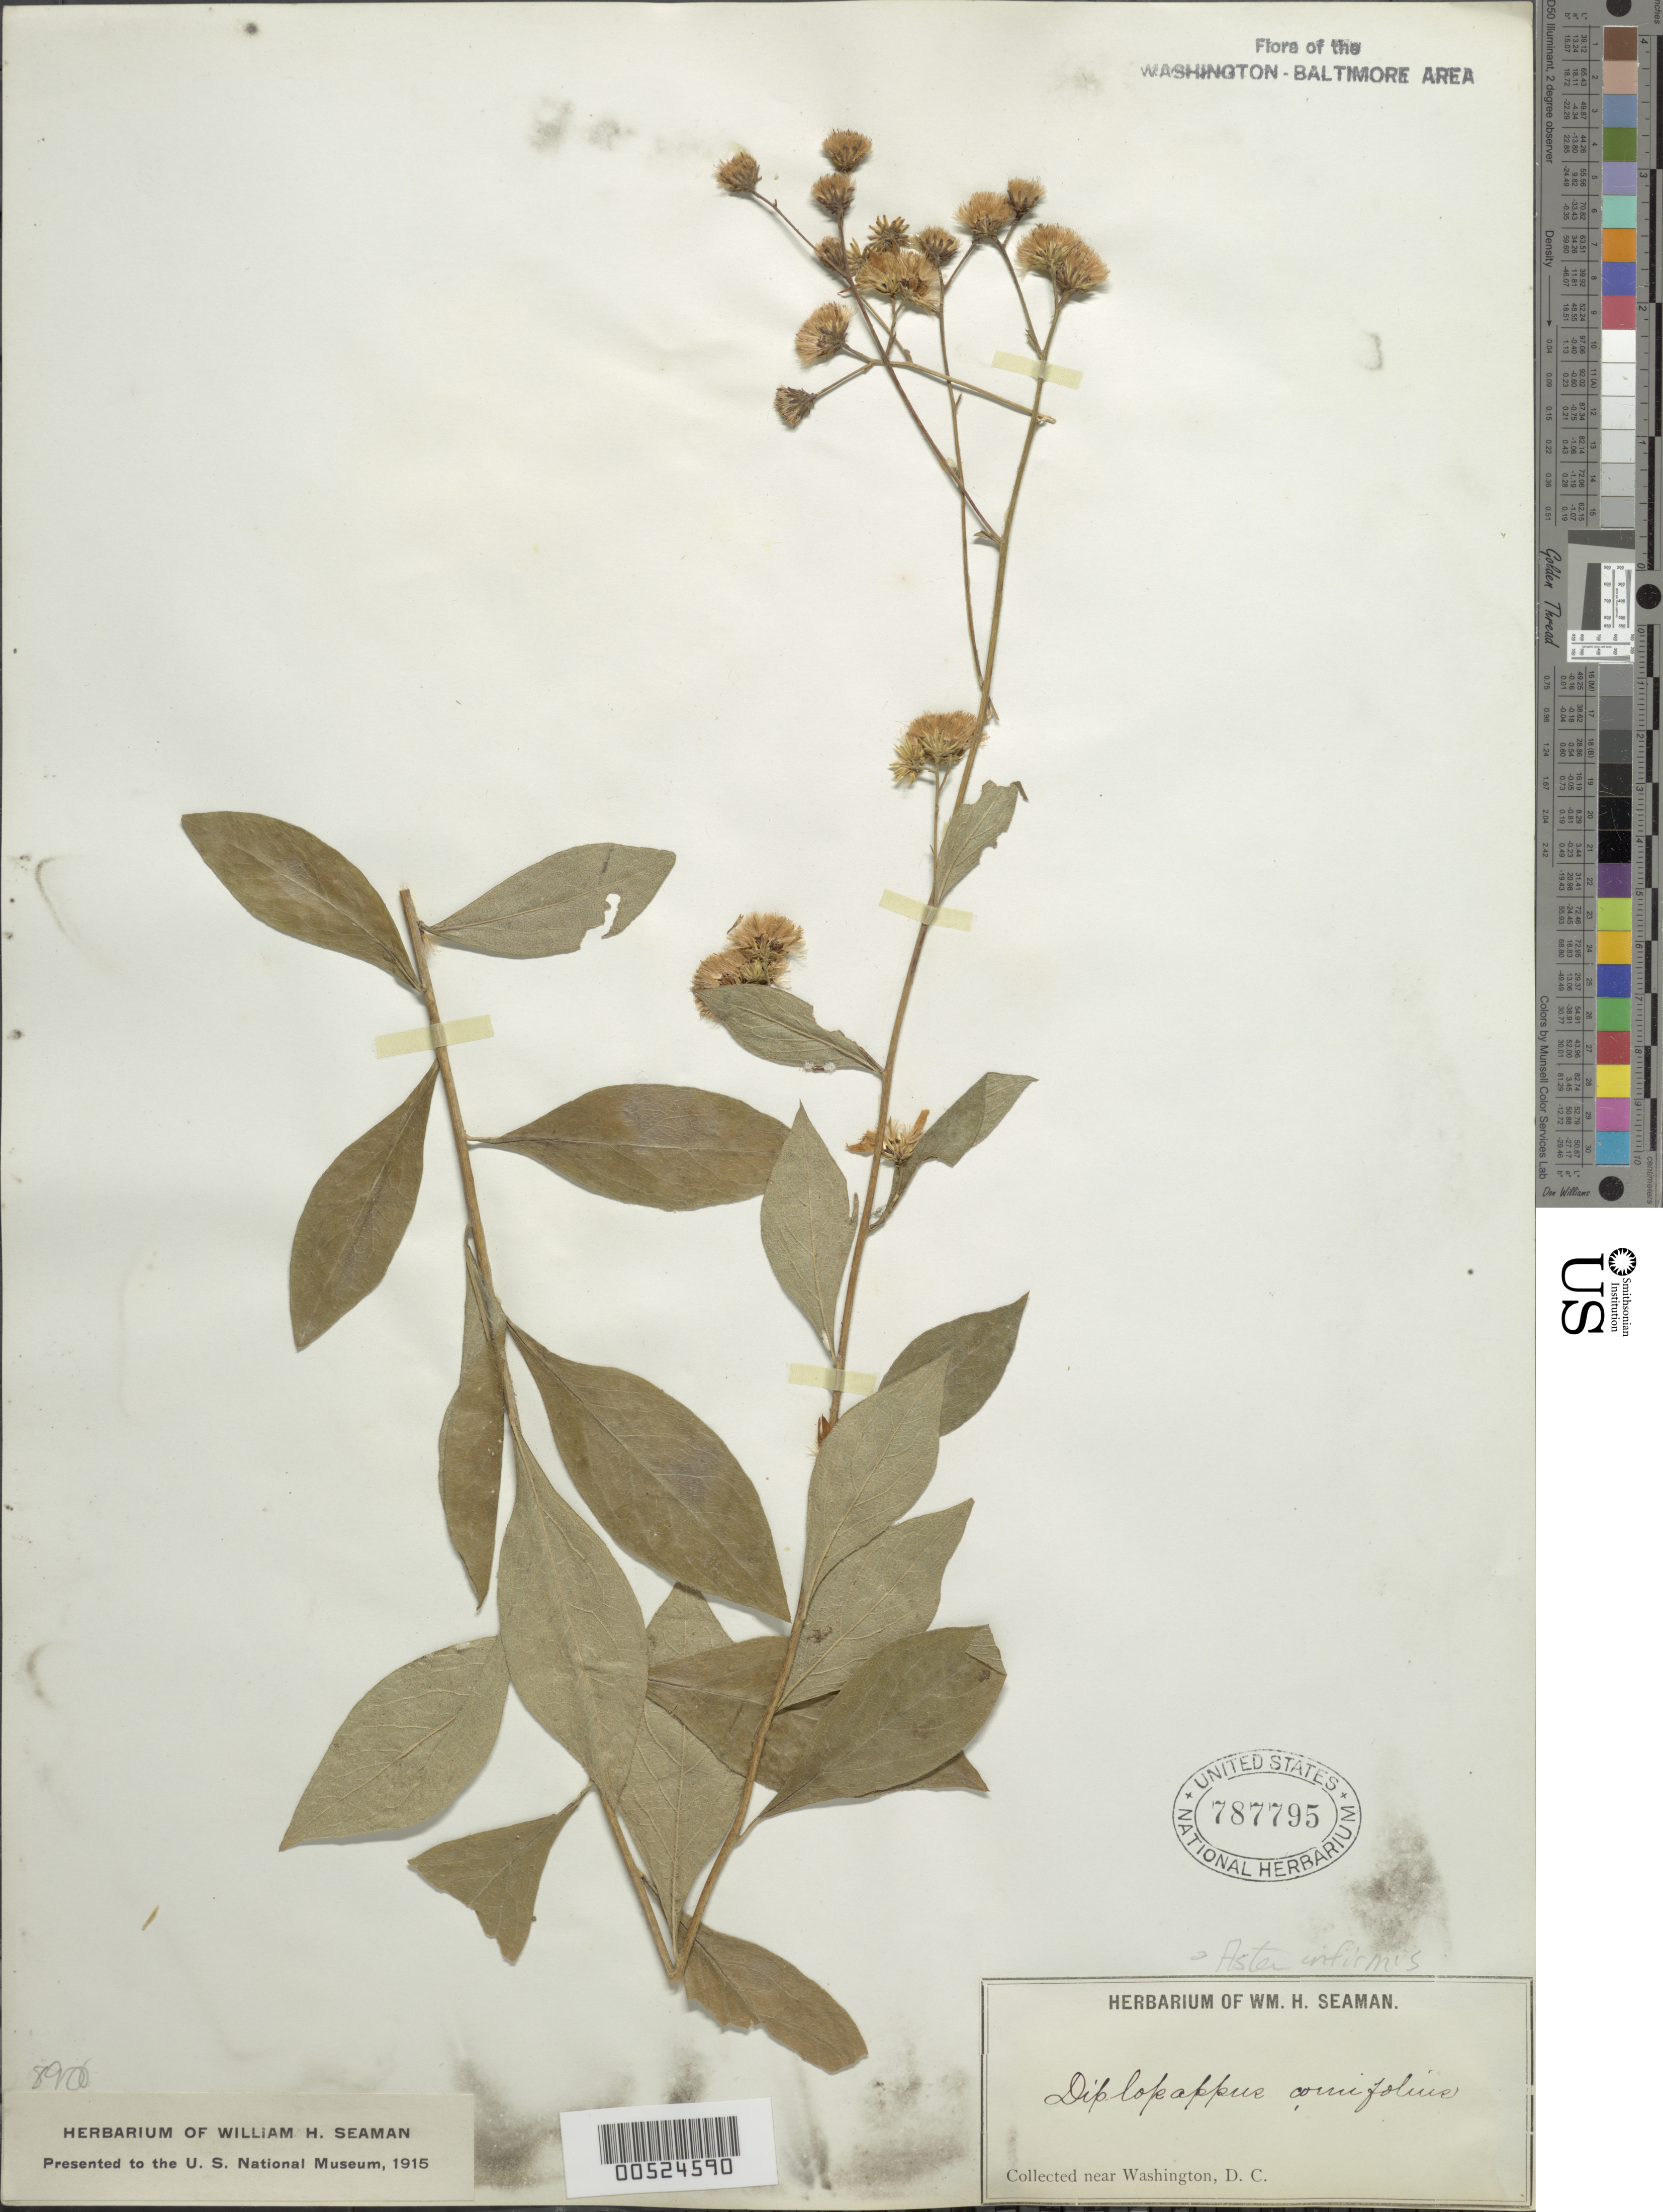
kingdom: Plantae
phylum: Tracheophyta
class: Magnoliopsida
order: Asterales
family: Asteraceae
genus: Doellingeria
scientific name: Doellingeria infirma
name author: (Michx.) Greene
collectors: W. Seaman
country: United States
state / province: District of Columbia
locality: Washington vicinity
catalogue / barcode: US 787795